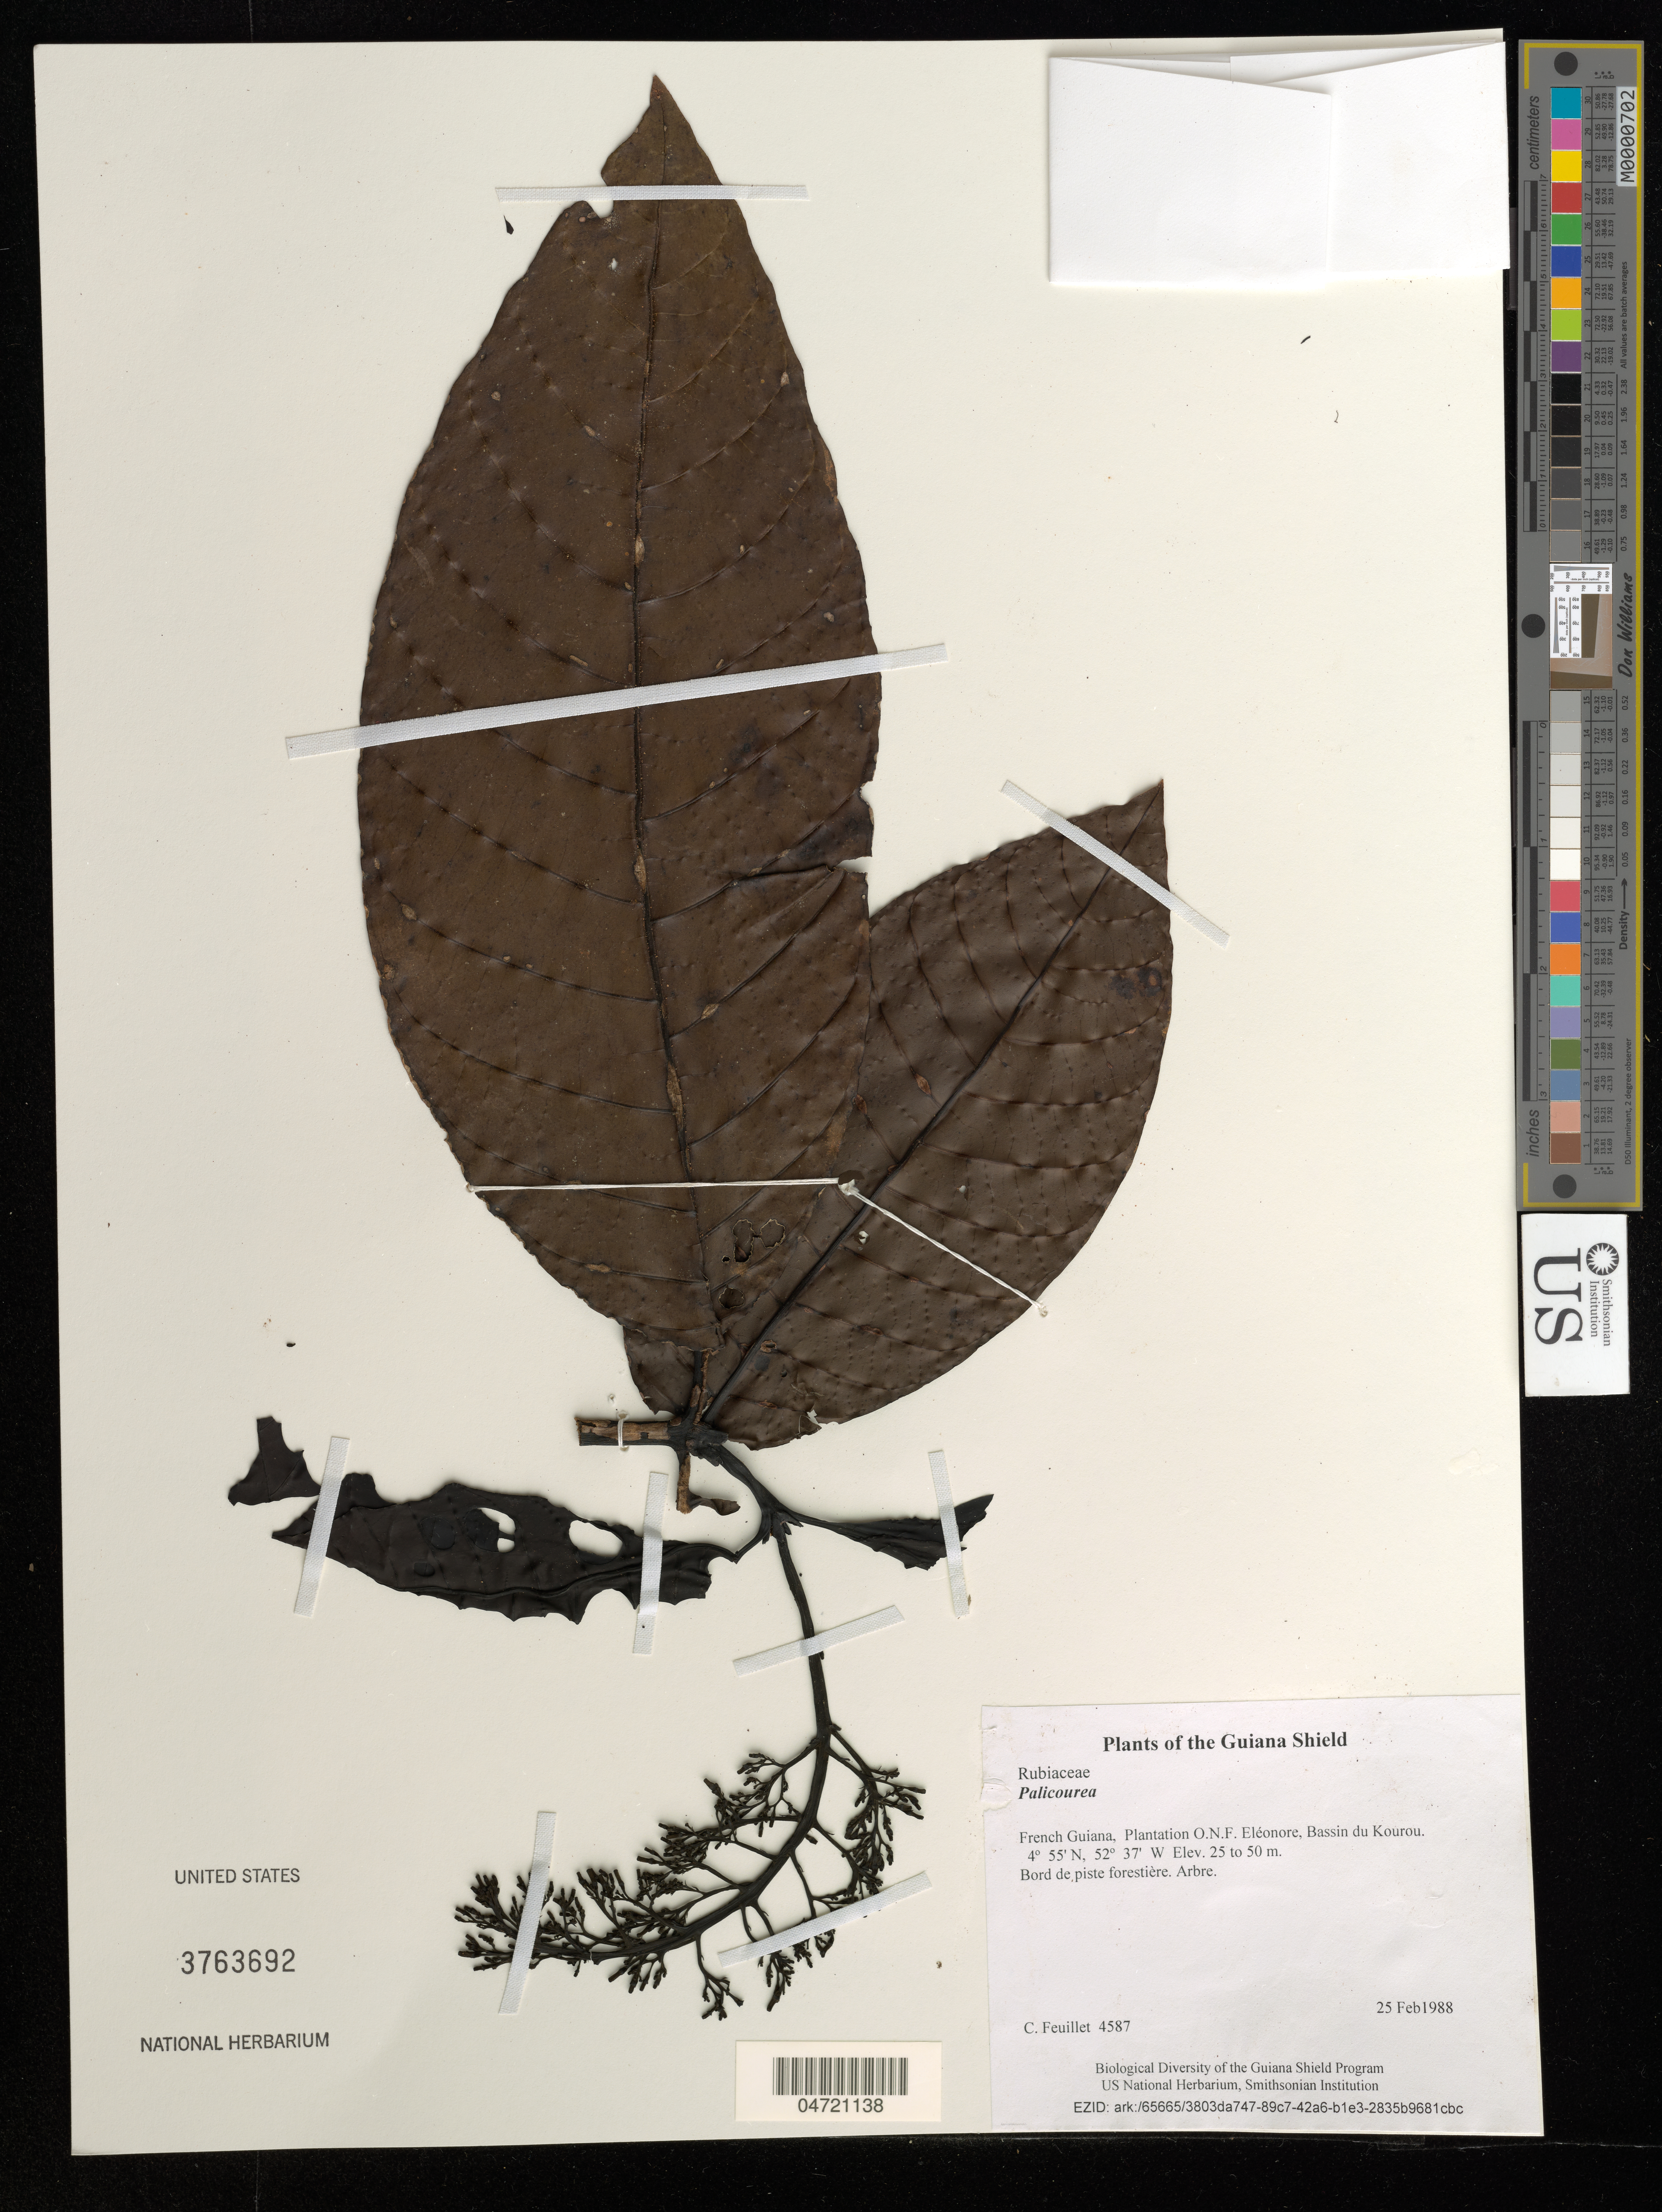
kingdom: Plantae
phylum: Tracheophyta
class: Magnoliopsida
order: Gentianales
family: Rubiaceae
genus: Palicourea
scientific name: Palicourea sp.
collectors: C. Feuillet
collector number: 4587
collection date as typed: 25 Feb1988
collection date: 1988-02-25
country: French Guiana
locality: Plantation O.N.F. Eléonore, Bassin du Kourou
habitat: Bord de piste forestière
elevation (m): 25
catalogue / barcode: US 3763692